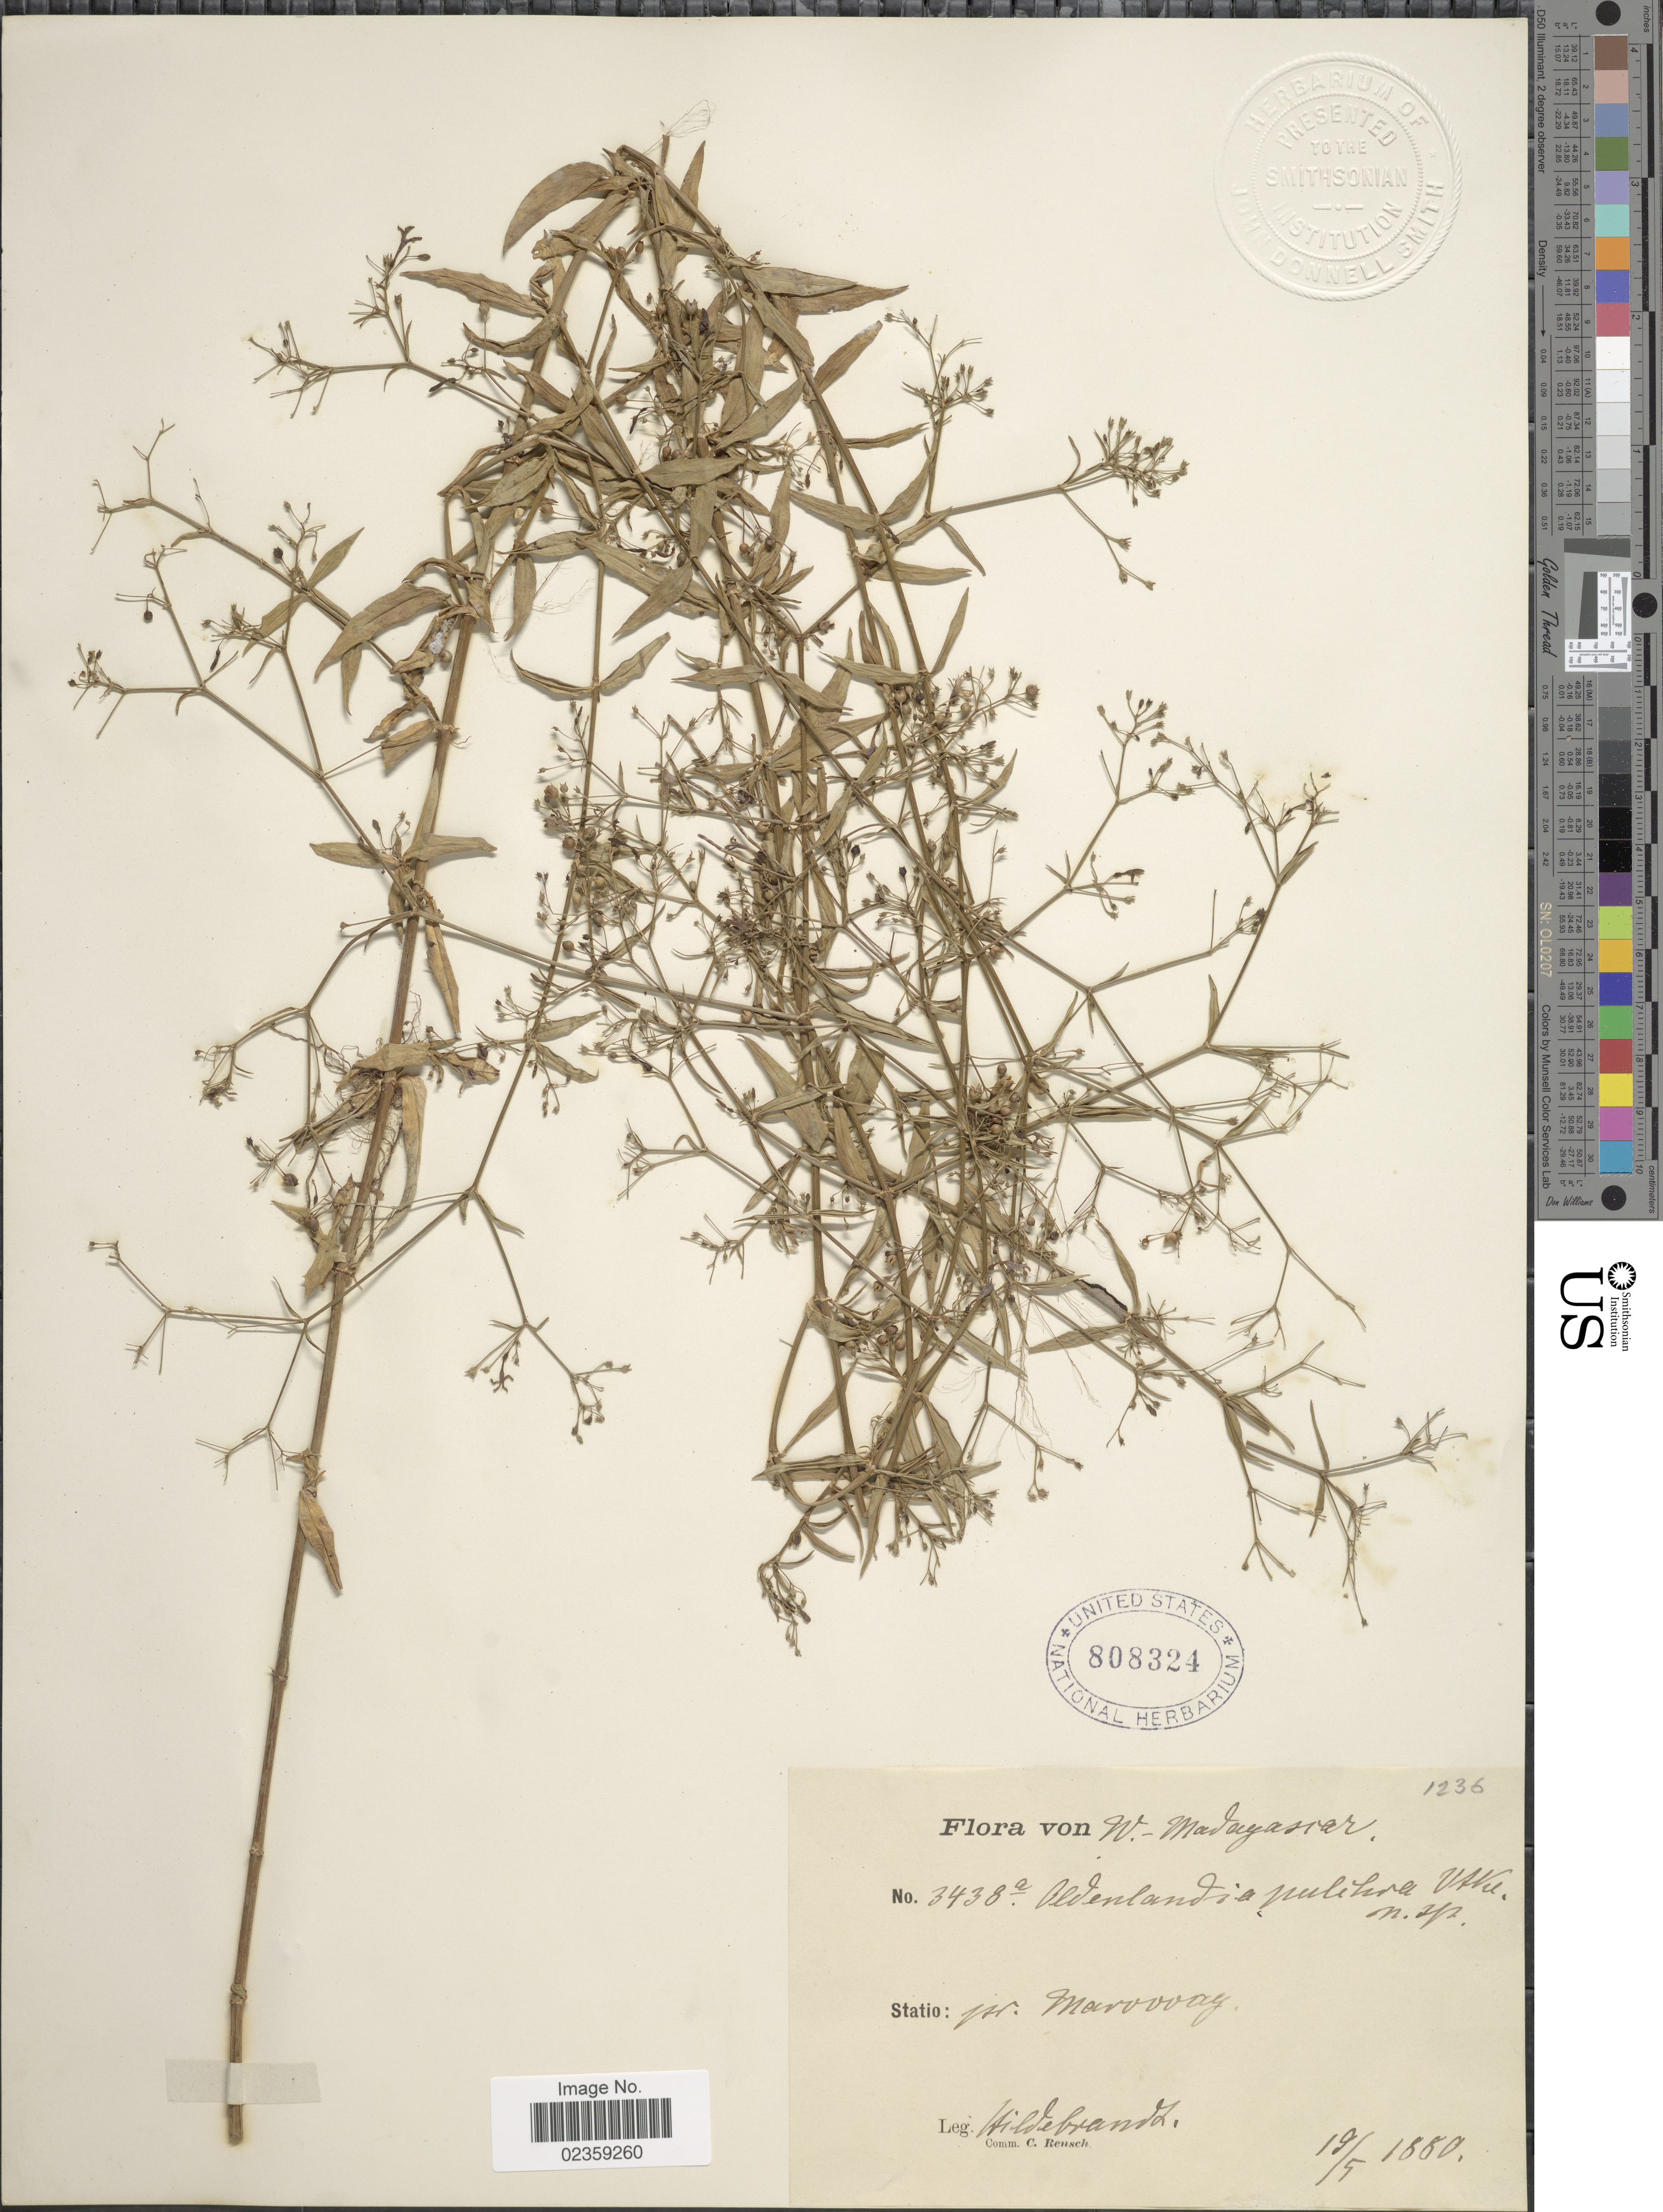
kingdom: Plantae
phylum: Tracheophyta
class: Magnoliopsida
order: Gentianales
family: Rubiaceae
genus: Oldenlandia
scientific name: Oldenlandia pulchra Vatke sp. nov. ined.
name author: Vatke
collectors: J. Hildebrandt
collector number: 3438a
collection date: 1880-05-19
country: Madagascar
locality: W-Madagascar. Pr. Maroovay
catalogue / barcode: US 808324